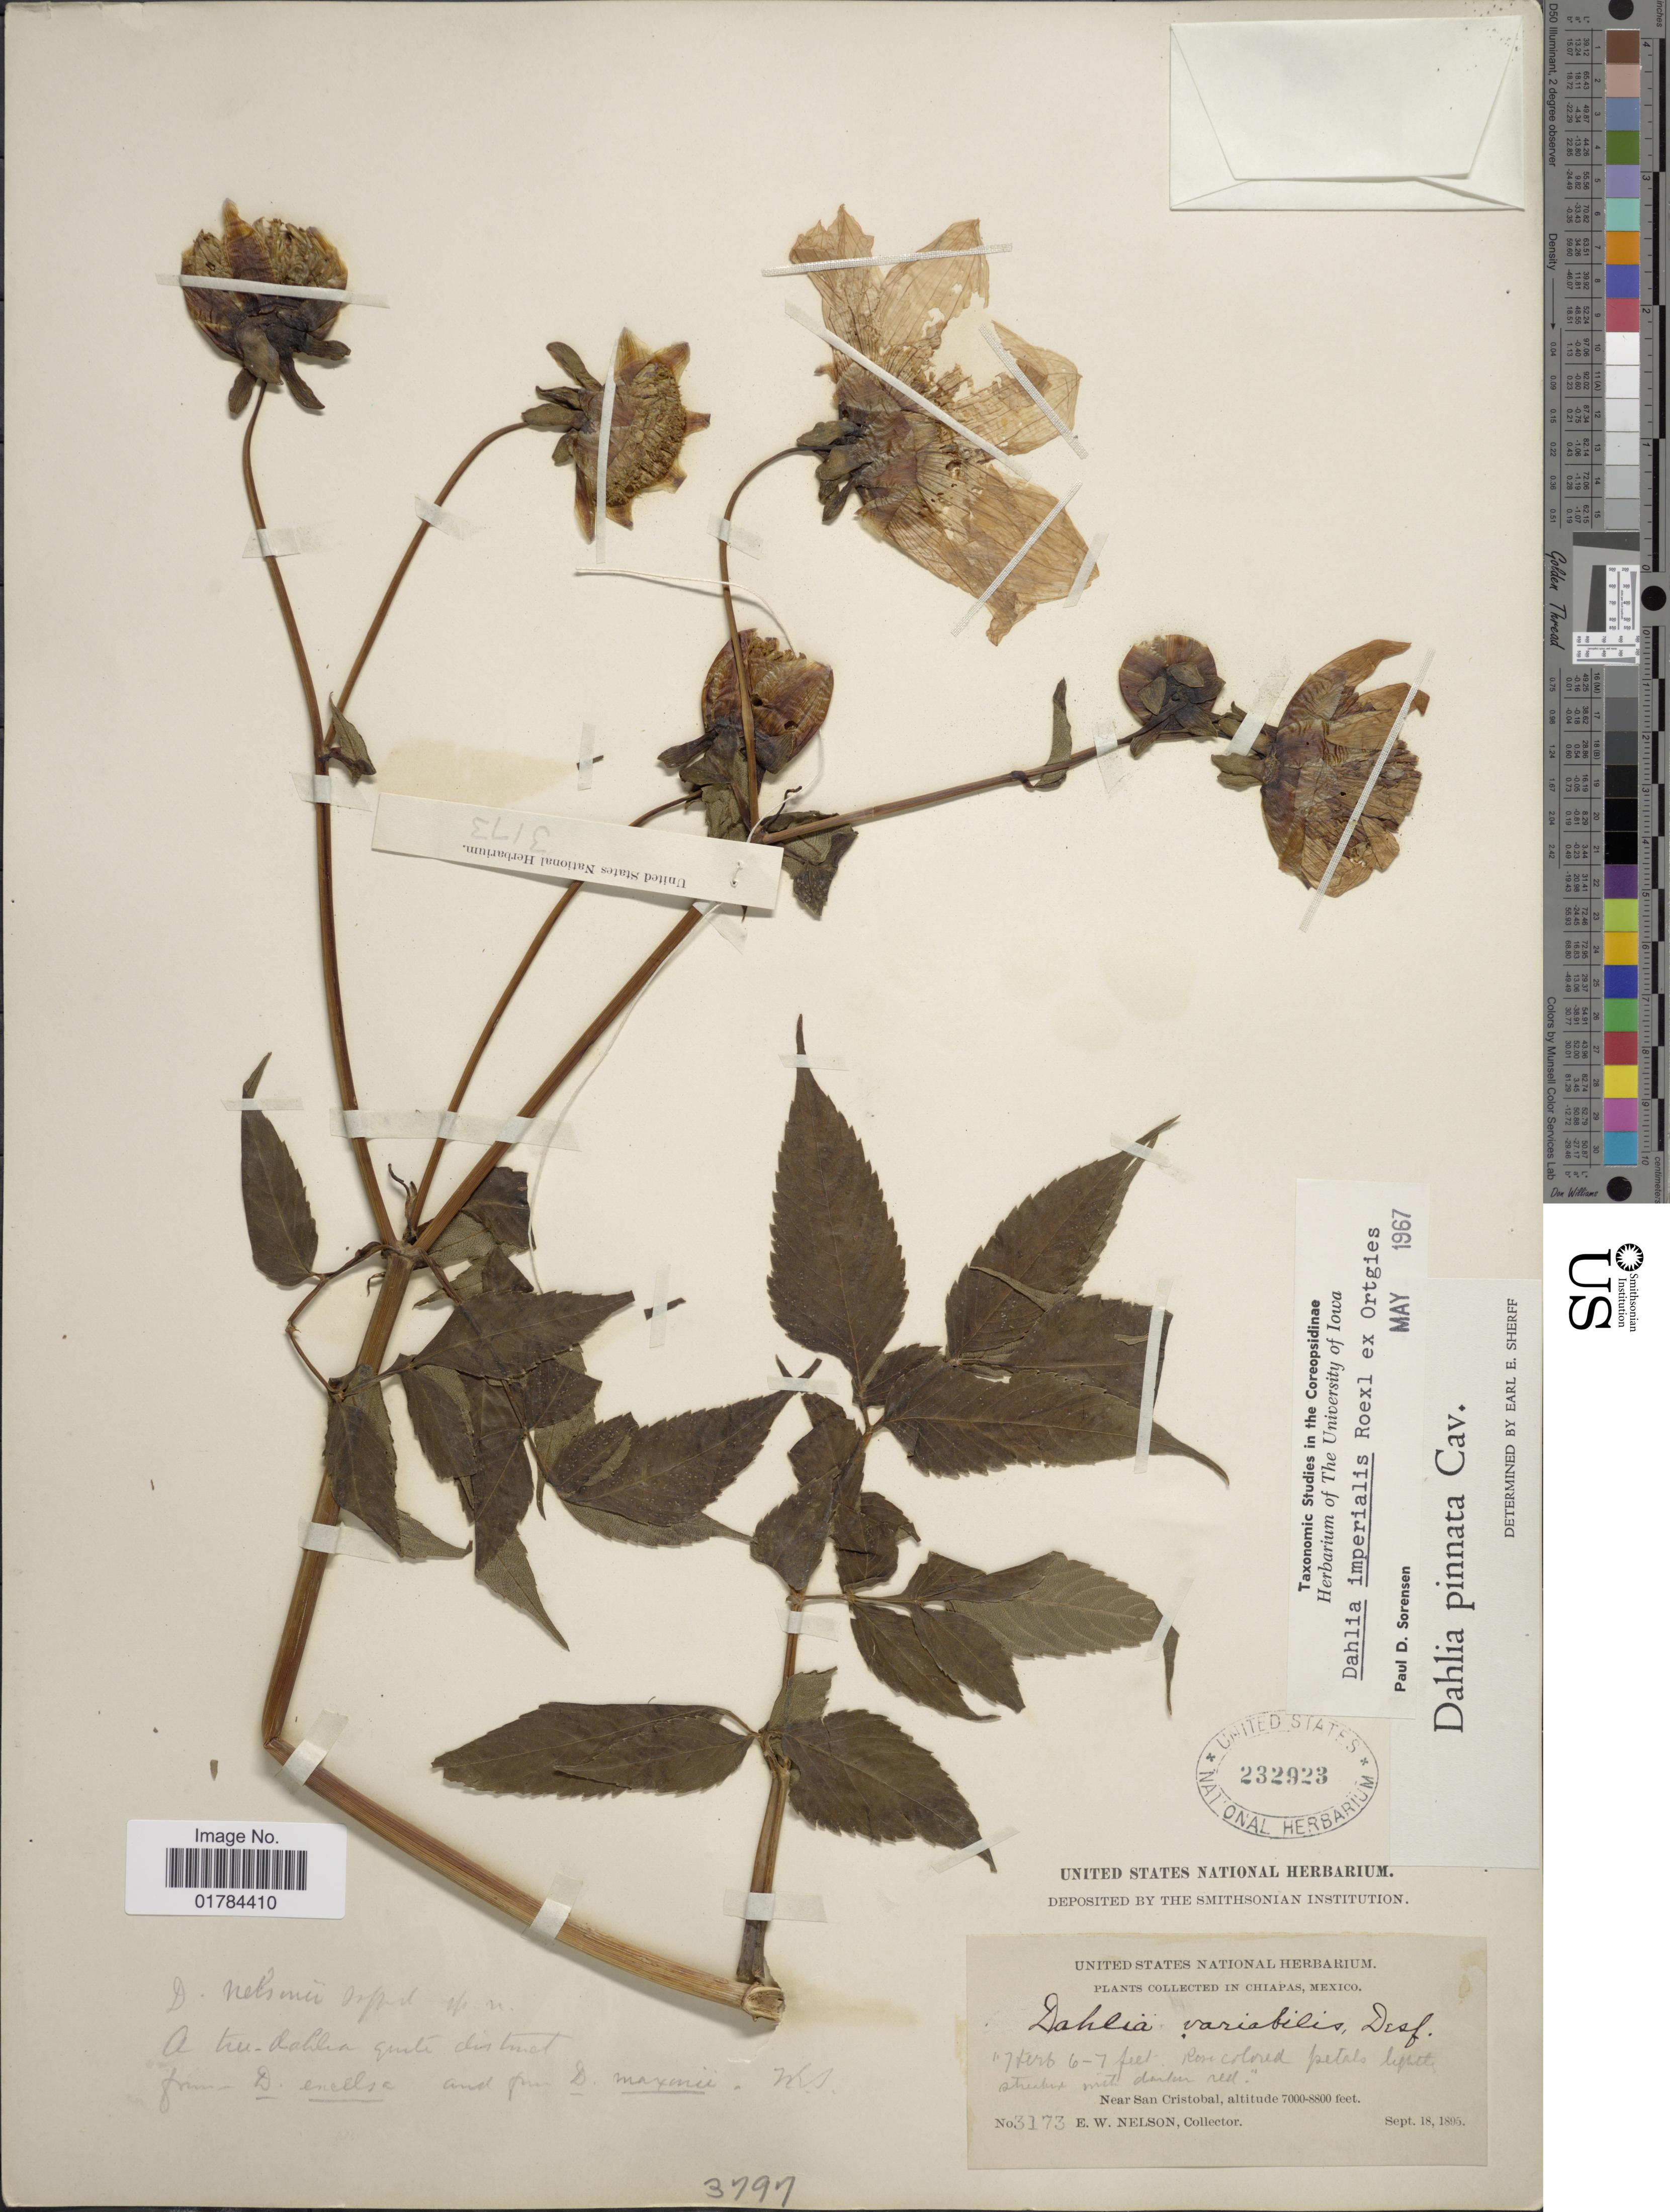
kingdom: Plantae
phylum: Tracheophyta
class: Magnoliopsida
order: Asterales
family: Asteraceae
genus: Dahlia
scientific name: Dahlia imperialis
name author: Roezl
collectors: E. W. Nelson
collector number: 3173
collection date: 1895-09-18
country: Mexico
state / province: Chiapas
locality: Near San Cristobal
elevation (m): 2134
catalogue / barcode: US 232923